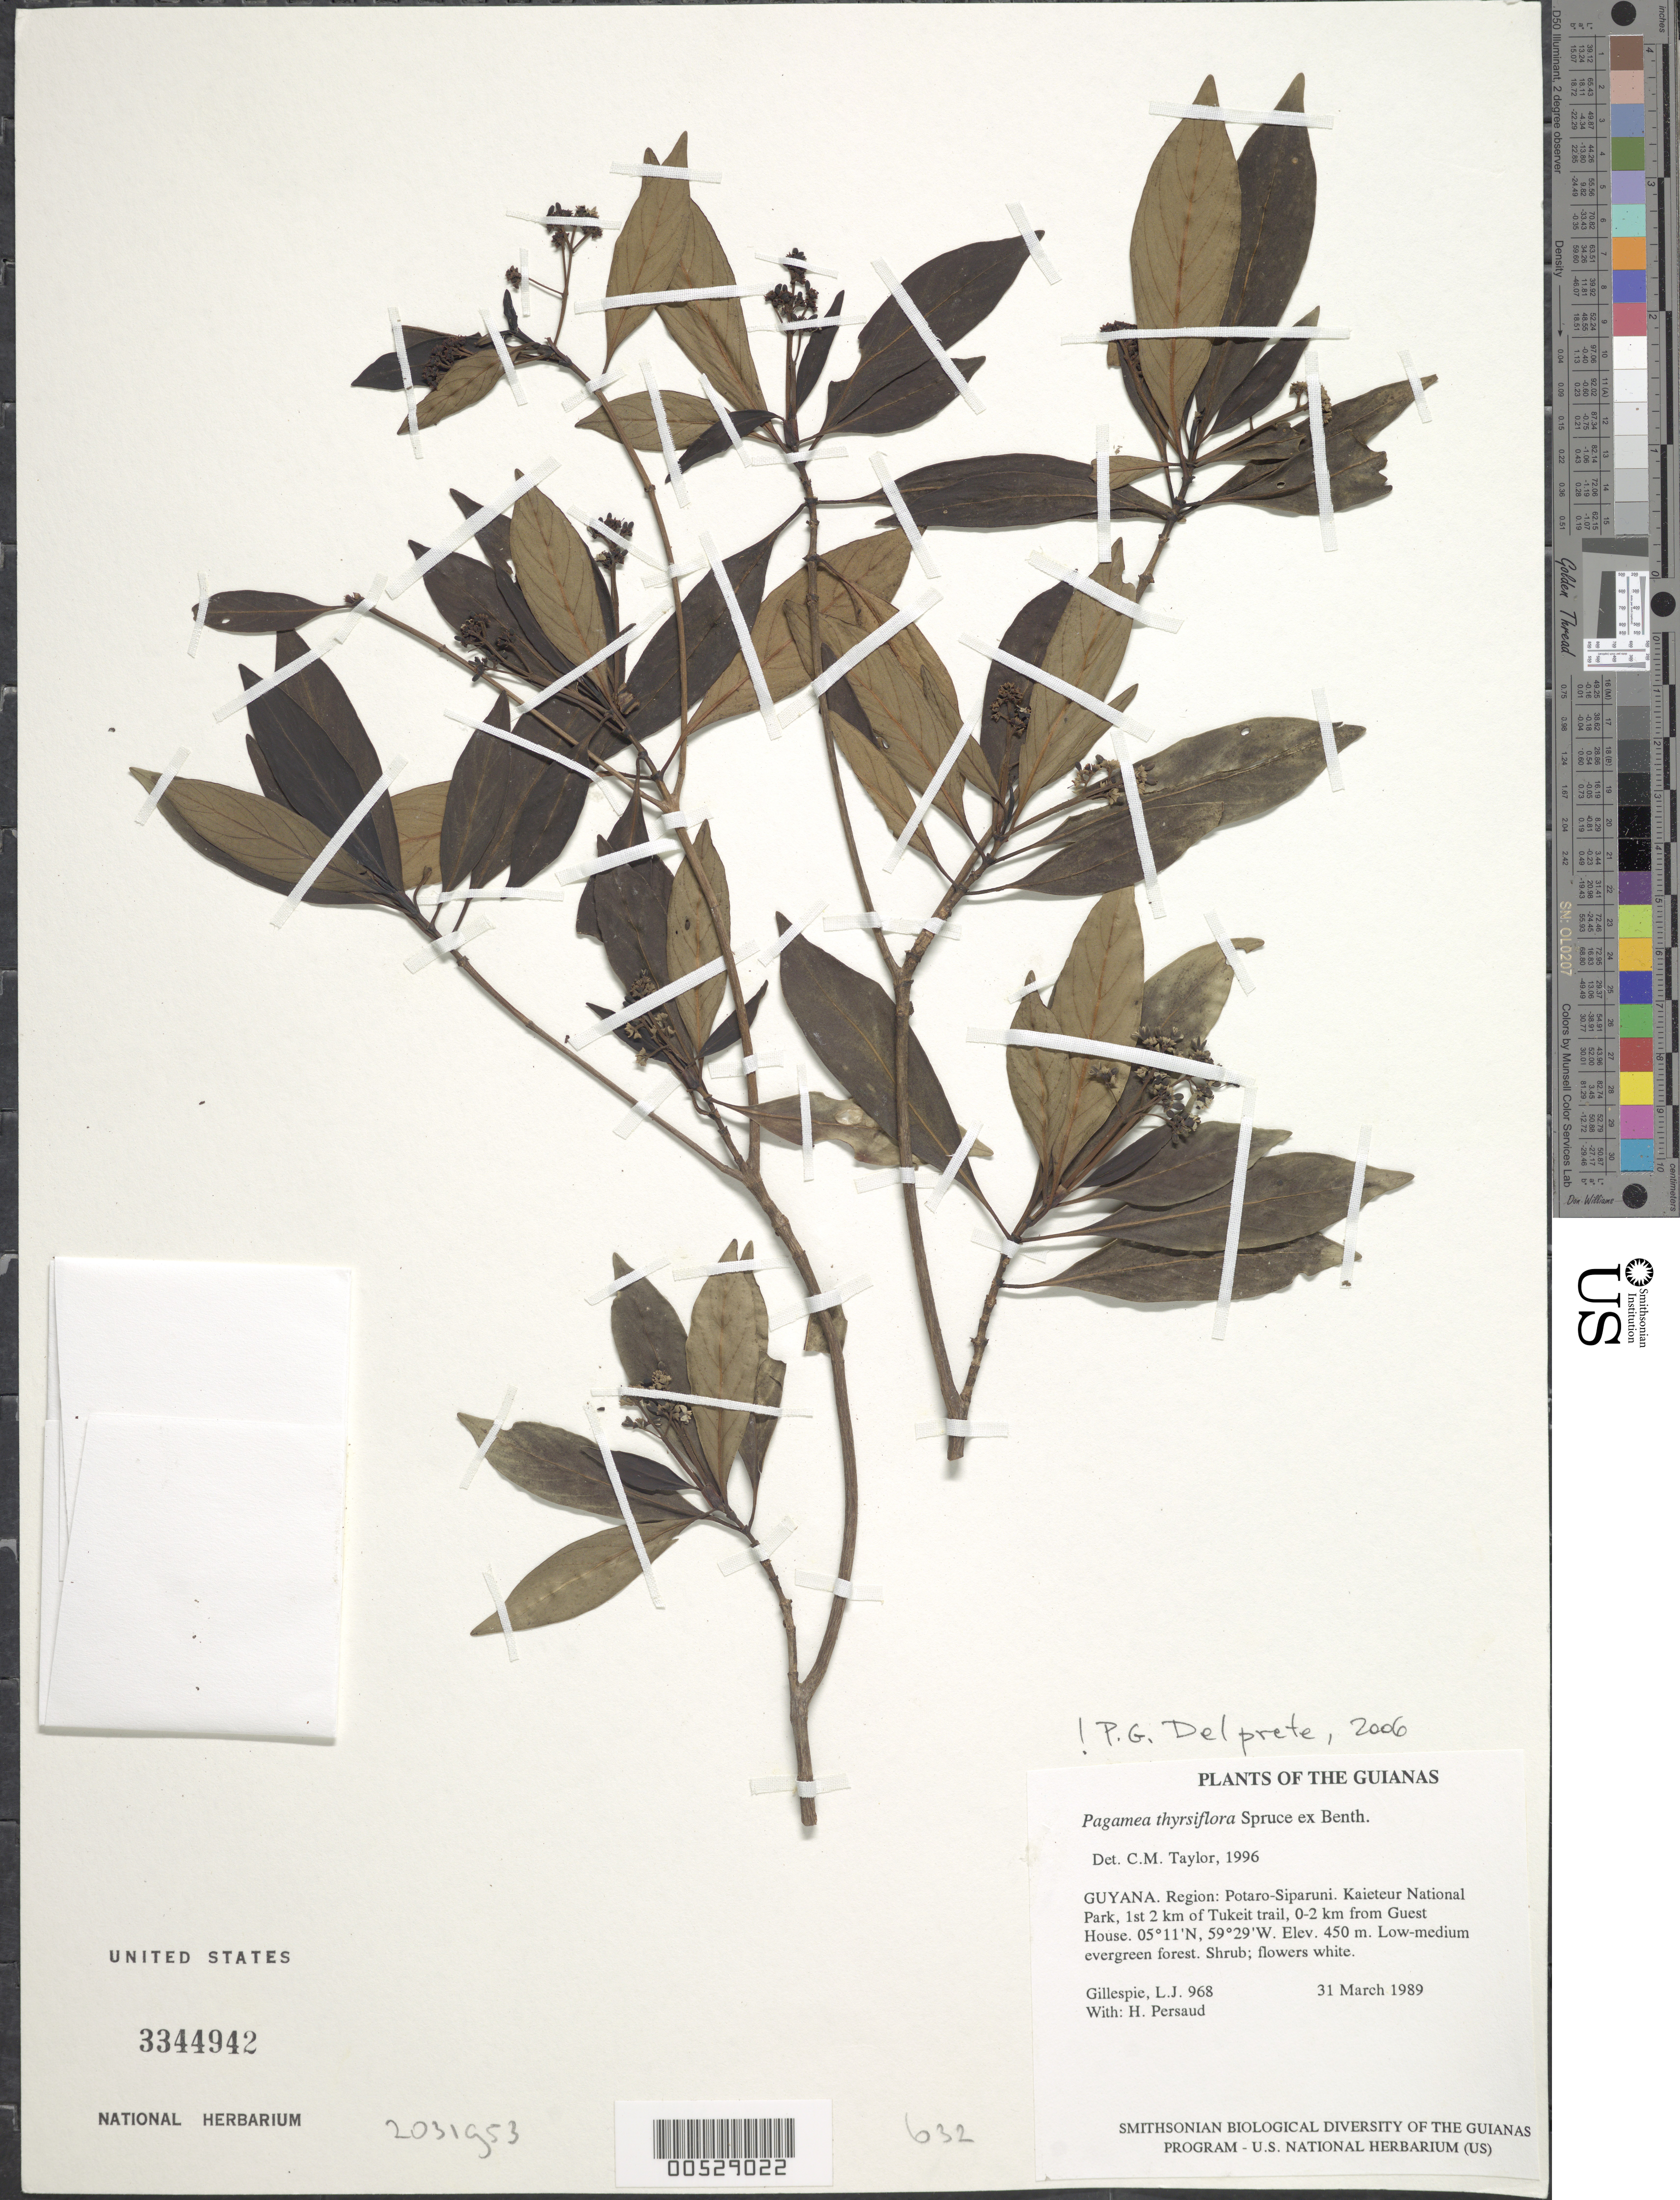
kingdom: Plantae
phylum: Tracheophyta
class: Magnoliopsida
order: Gentianales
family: Rubiaceae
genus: Pagamea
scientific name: Pagamea thyrsiflora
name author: Spruce ex Benth.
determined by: Delprete, P. G., Herb. de Guyane Cay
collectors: L. J. Gillespie & H. Persaud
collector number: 968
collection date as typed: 31 March 1989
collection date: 1989-03-31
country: Guyana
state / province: Potaro-Siparuni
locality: Kaieteur National Park, 1st 2 km of Tukeit trail, 0-2 km from Guest House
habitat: Low-medium evergreen forest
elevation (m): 450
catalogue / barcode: US 3344942